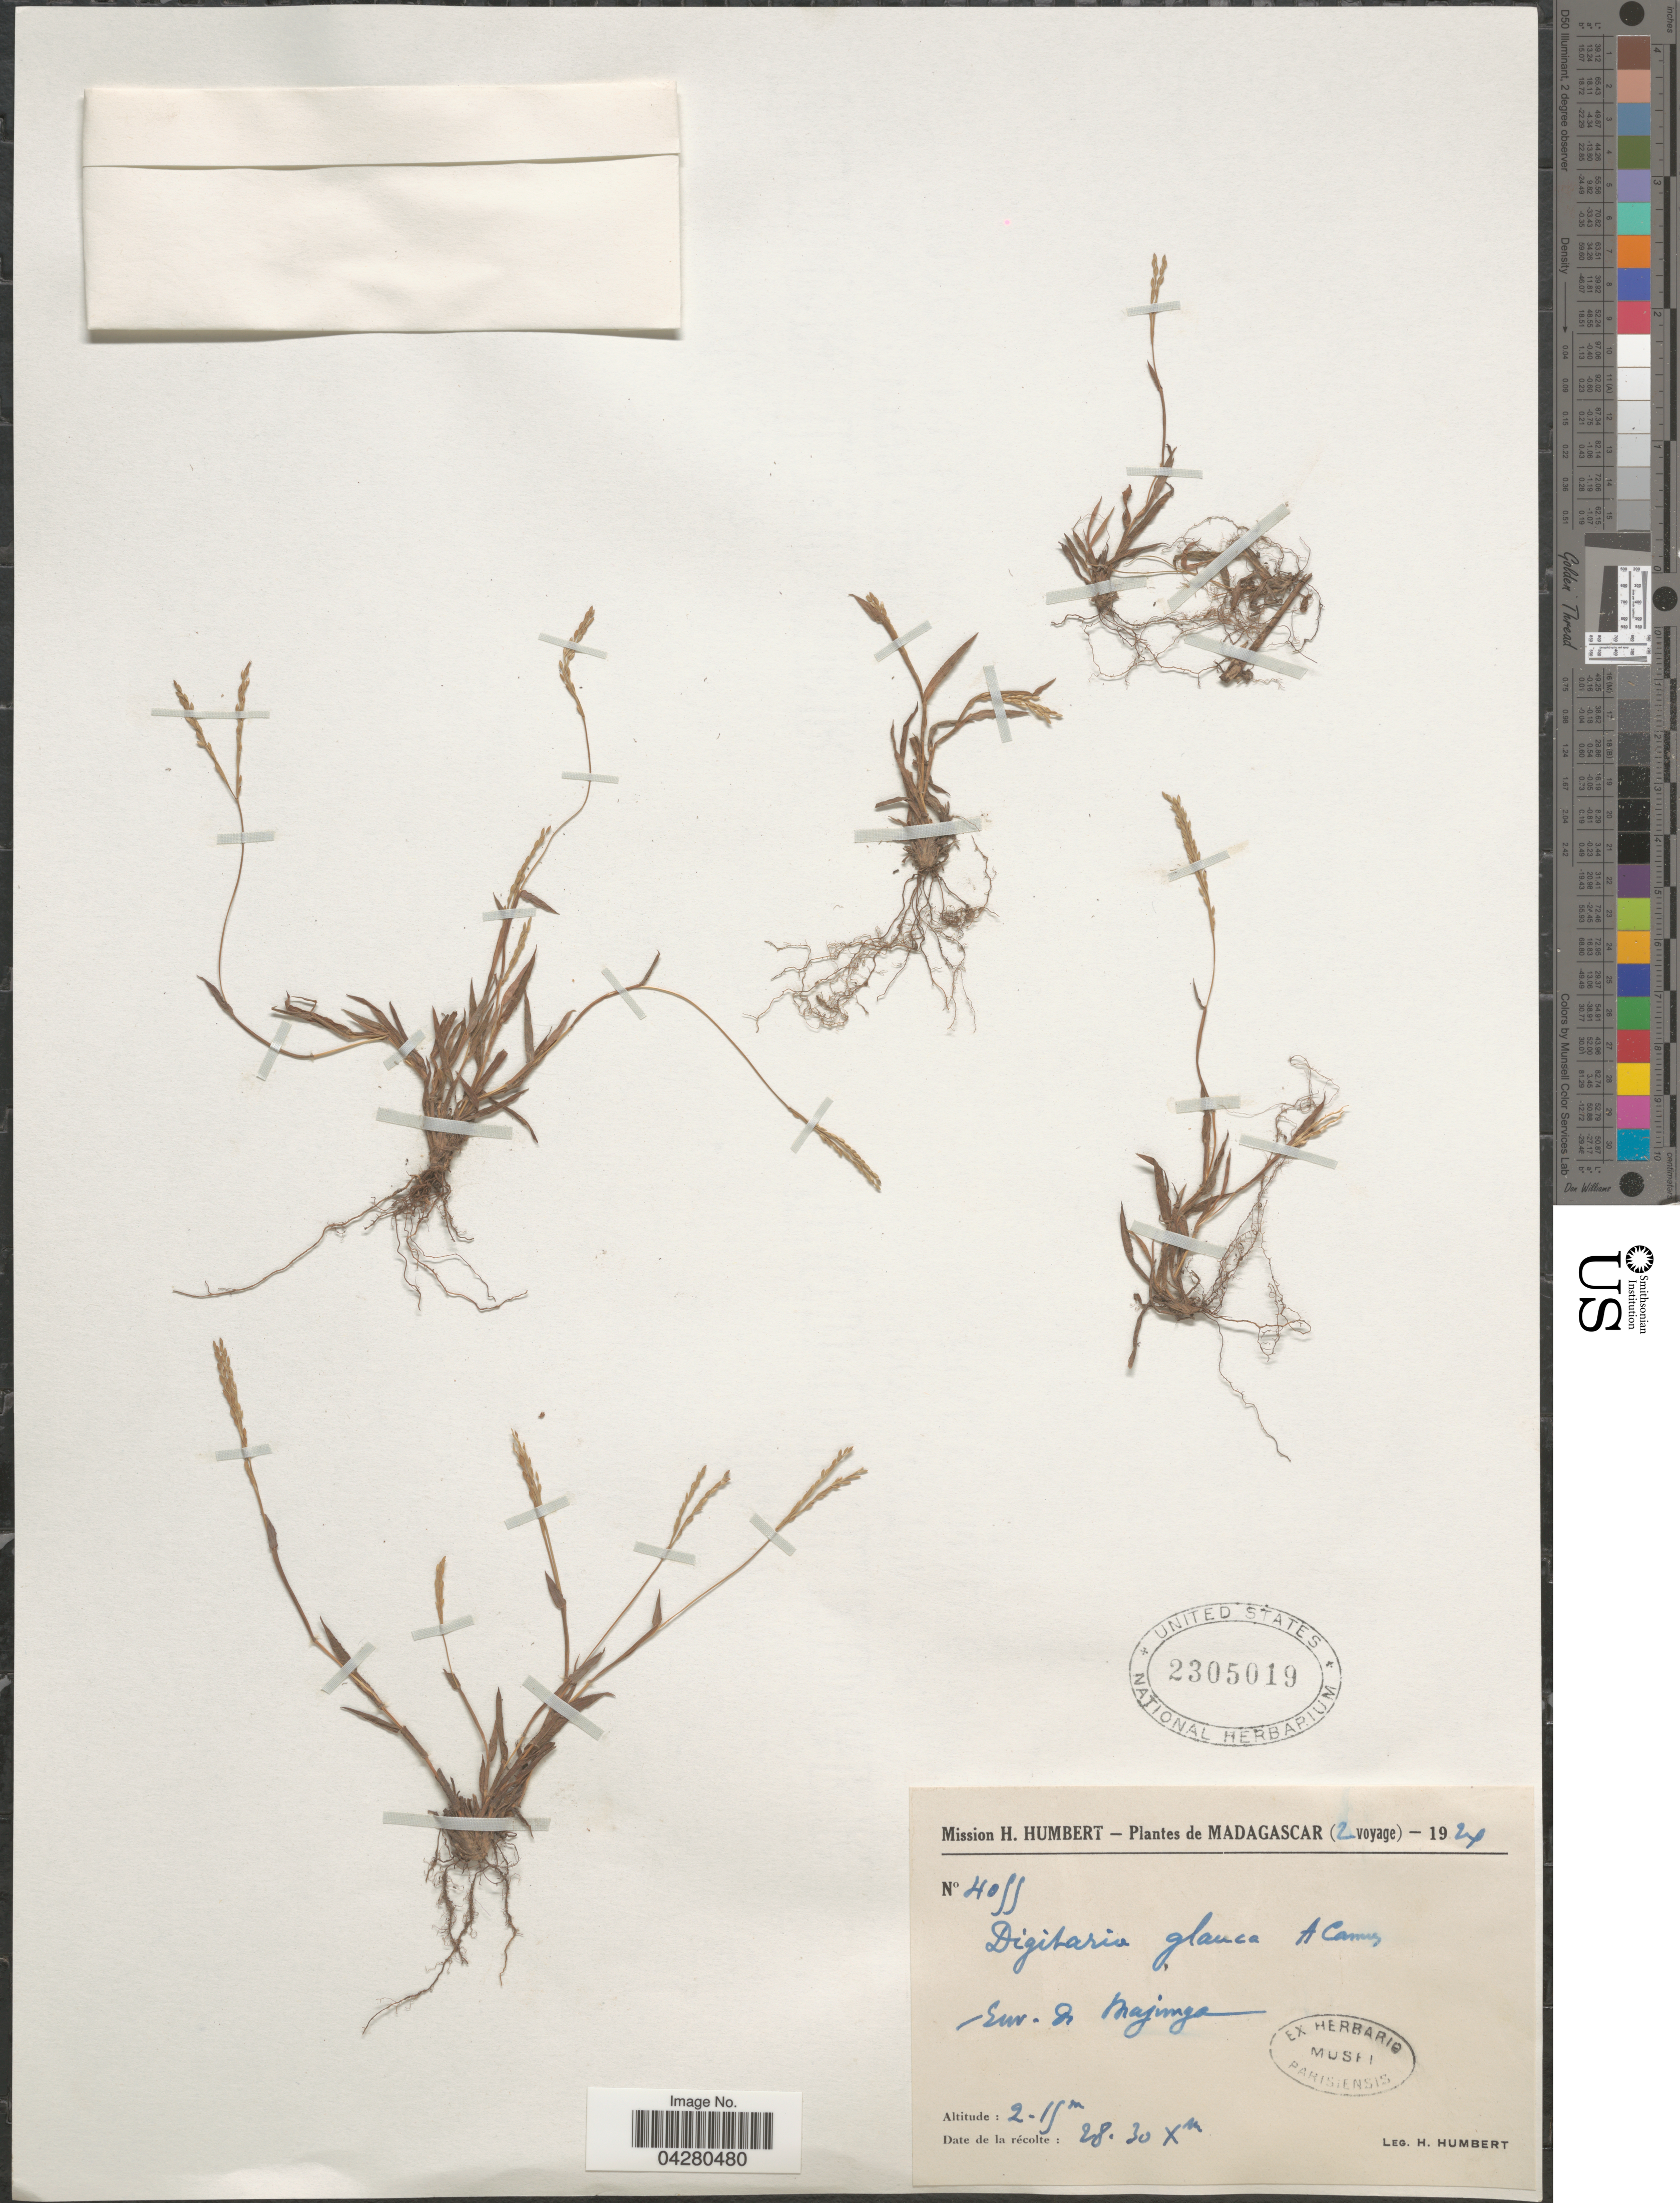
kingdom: Plantae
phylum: Tracheophyta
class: Liliopsida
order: Poales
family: Poaceae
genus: Digitaria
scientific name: Digitaria glauca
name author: A. Camus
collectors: H. Humbert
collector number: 4055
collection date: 1924-10-28/1924-10-30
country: Madagascar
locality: Mission H. Humbert- Madagascar (2voyage). [unsure placement] Env. de Majunga.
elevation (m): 2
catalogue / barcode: US 2305019